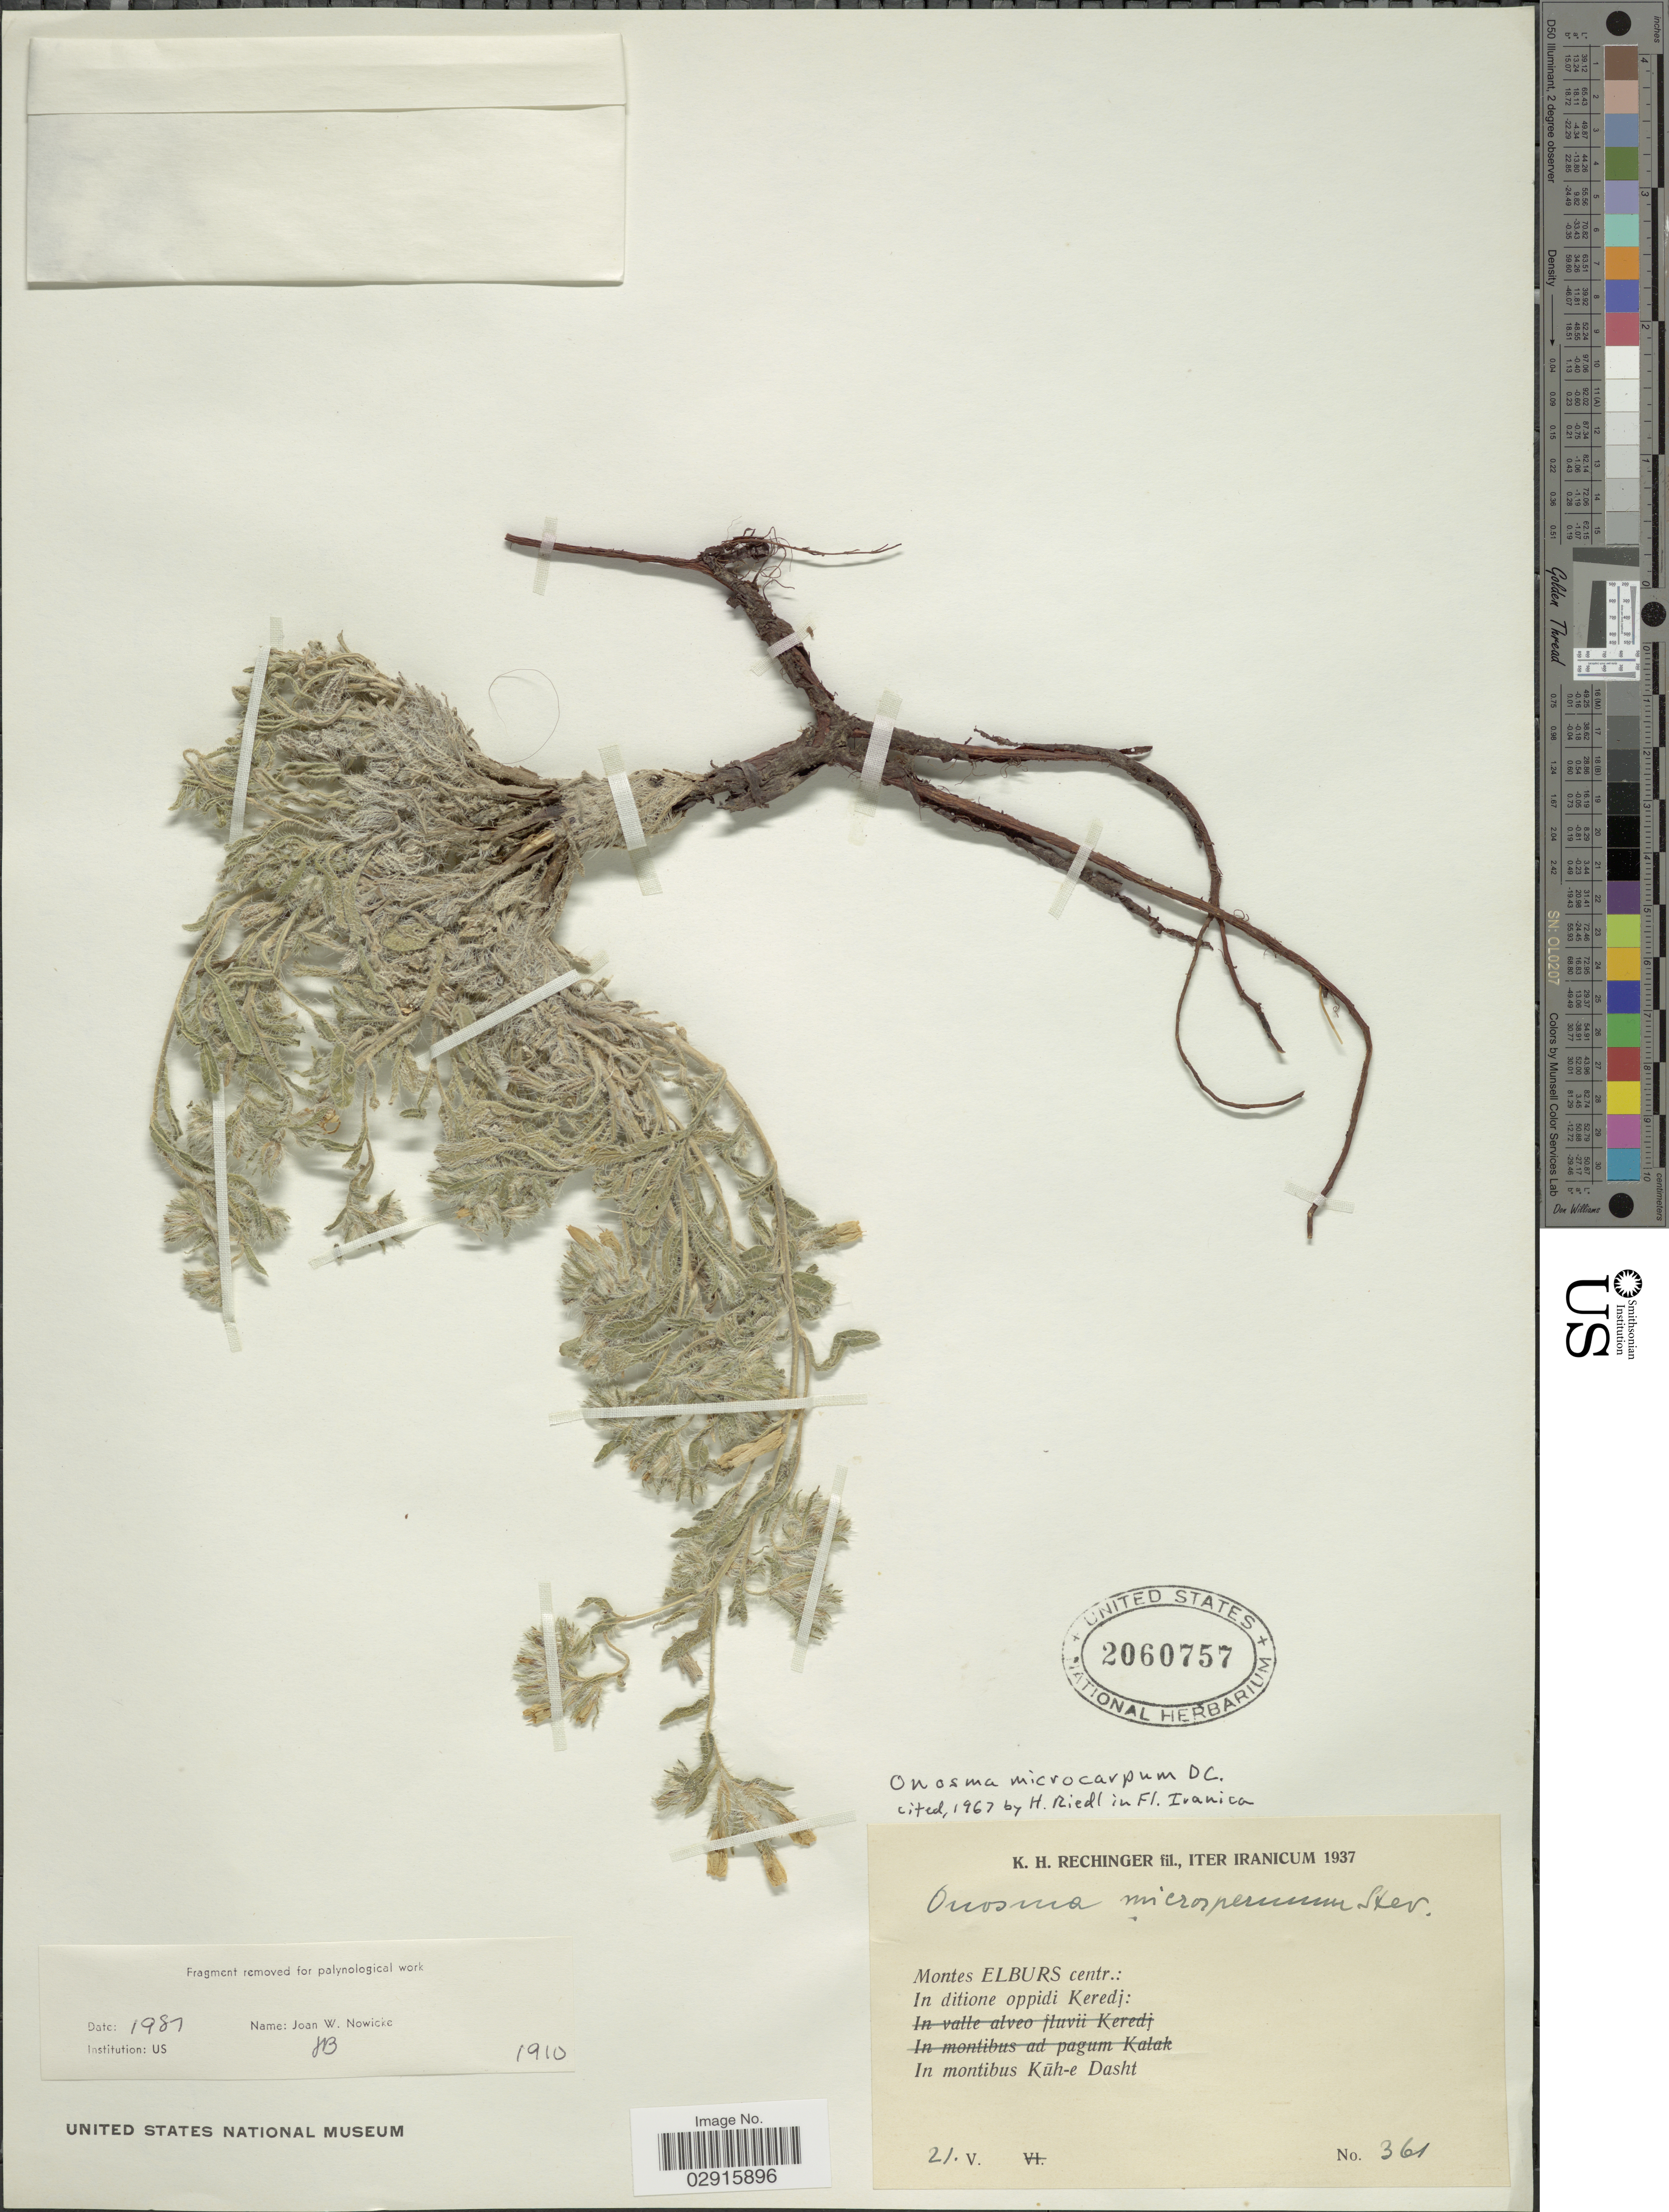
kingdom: Plantae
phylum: Tracheophyta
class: Magnoliopsida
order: Boraginales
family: Boraginaceae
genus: Onosma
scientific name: Onosma microcarpa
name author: DC.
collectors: K. H. Rechinger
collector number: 361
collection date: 1937-05-21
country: Iran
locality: Montes Elburs centr., in ditione oppidi Keredj, in montibus Küh-e Dasht.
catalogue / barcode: US 2060757